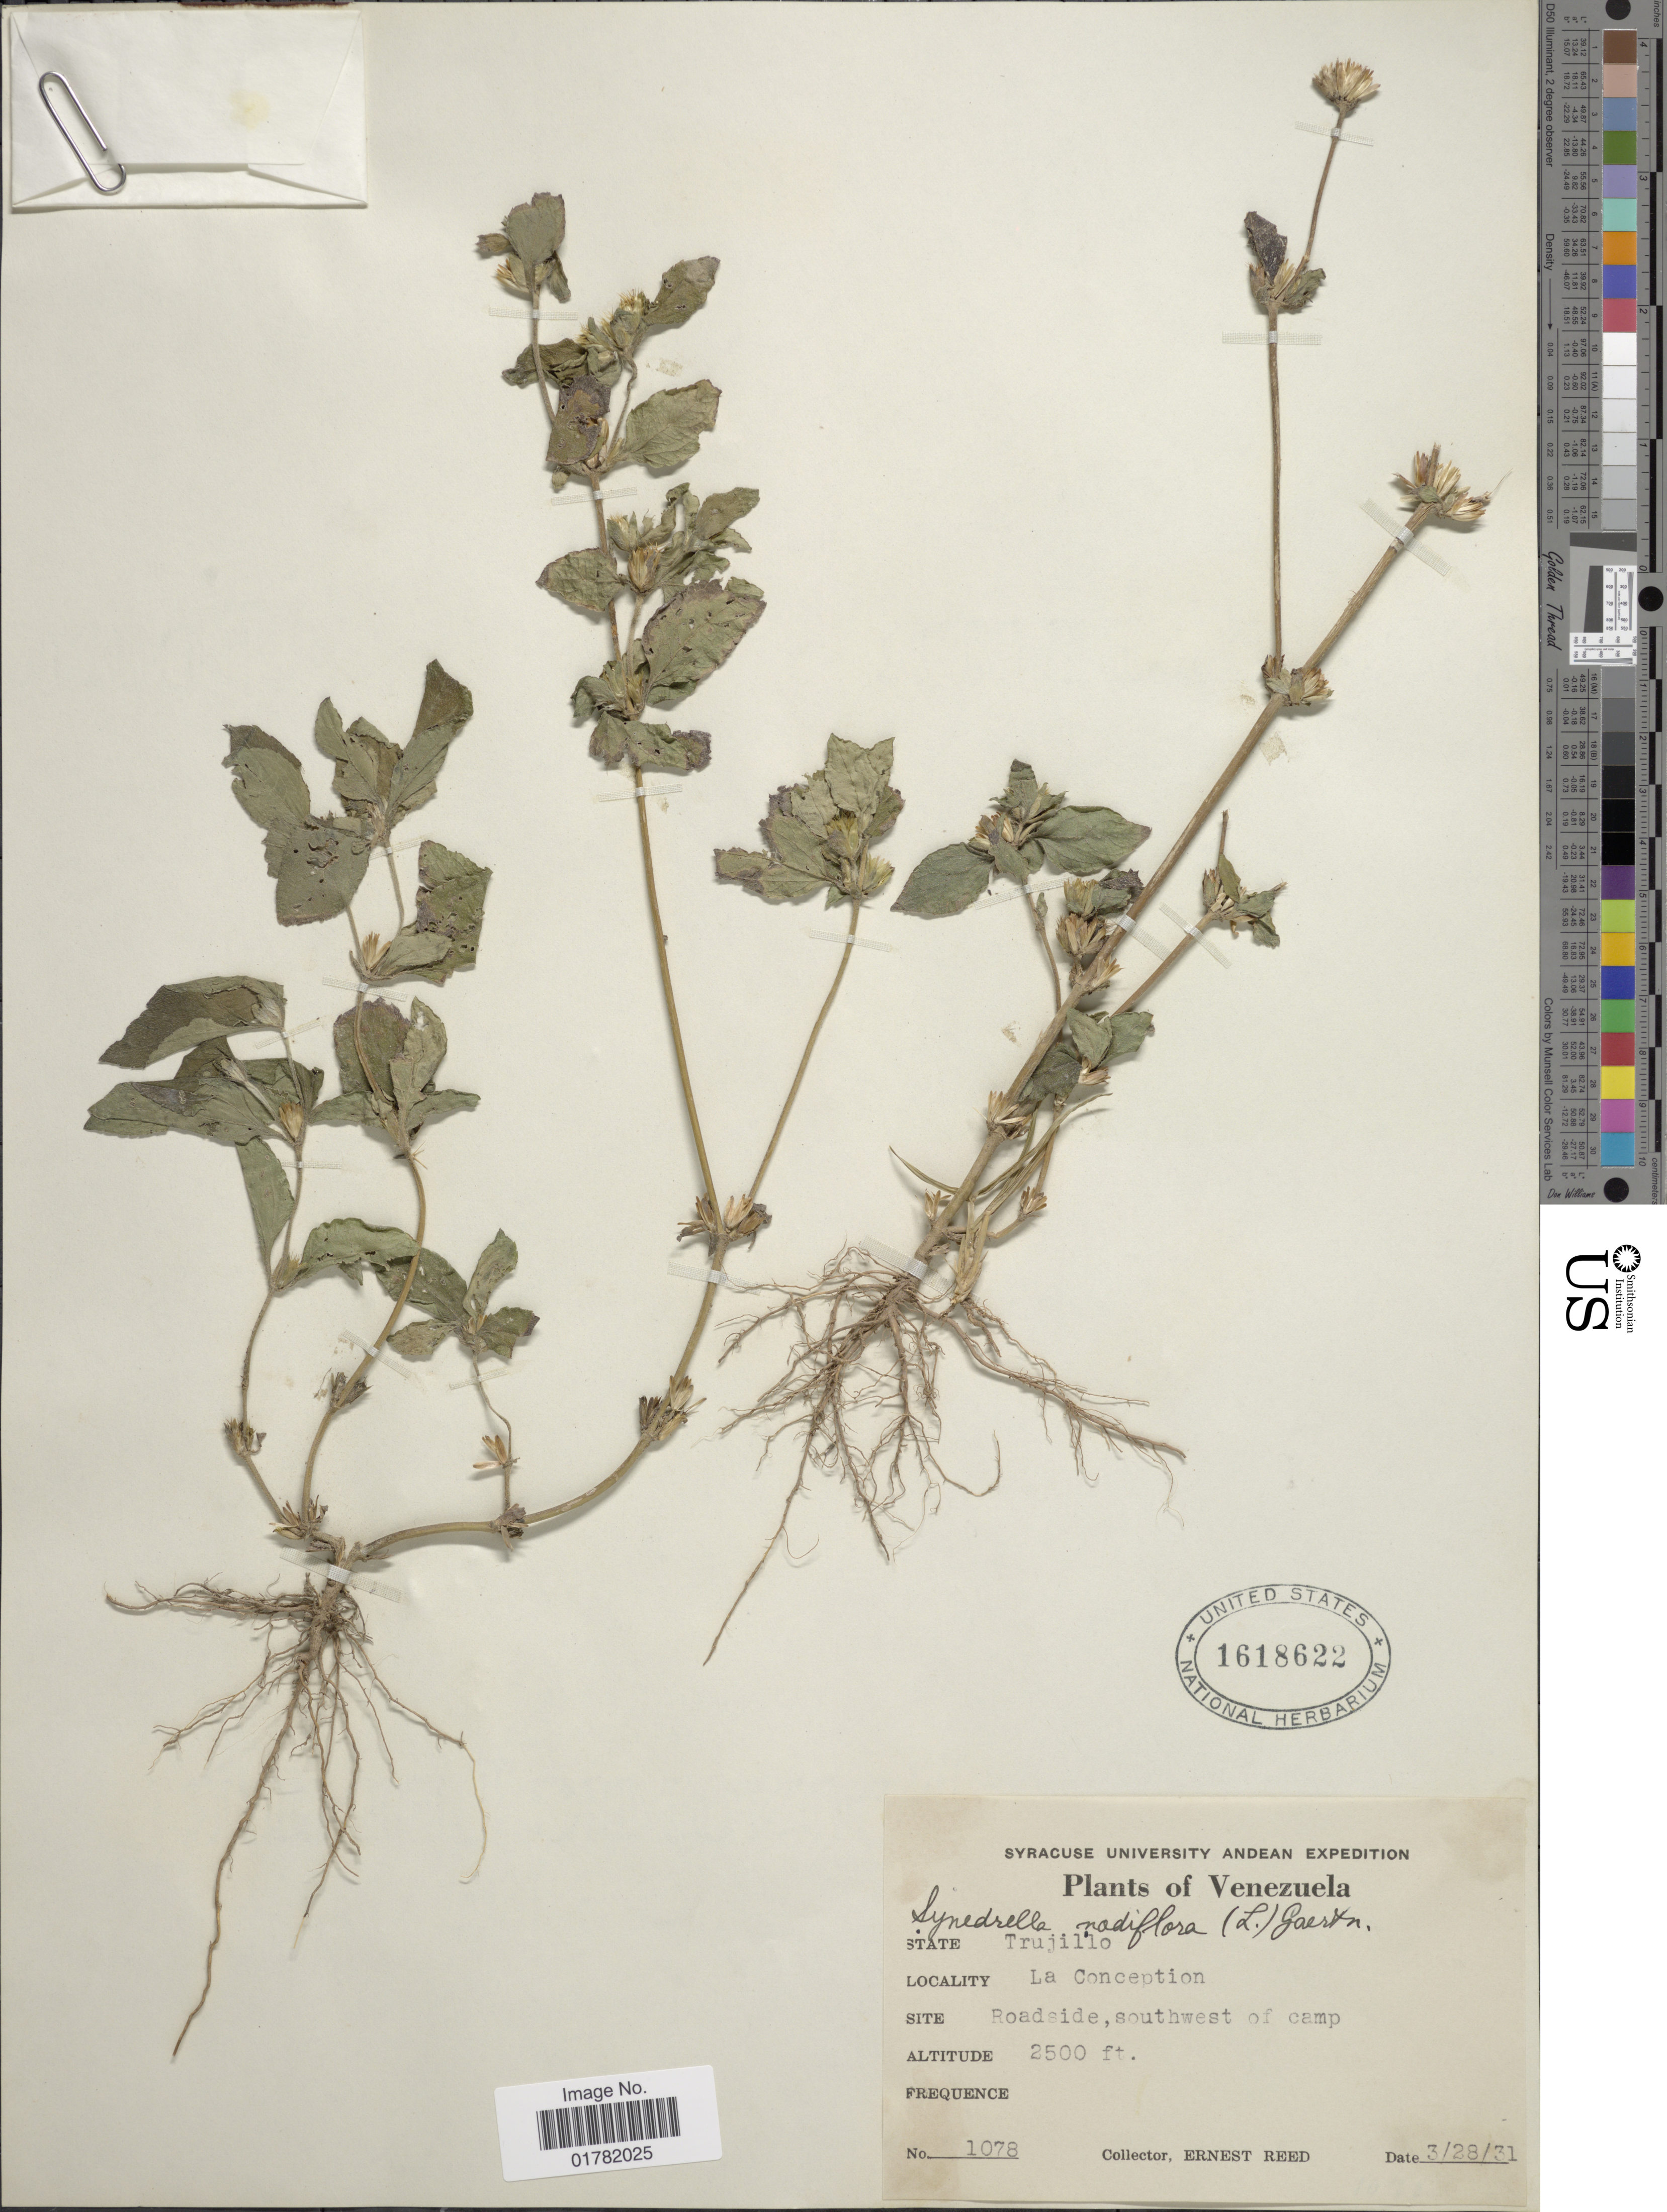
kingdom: Plantae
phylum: Tracheophyta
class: Magnoliopsida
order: Asterales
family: Asteraceae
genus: Synedrella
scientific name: Synedrella nodiflora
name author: (L.) Gaertn.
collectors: E. Reed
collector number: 1078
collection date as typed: Transcribed d/m/y: 28/3/31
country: Venezuela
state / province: Trujillo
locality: La Conception, Ste Roadside, southwest of camp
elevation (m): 762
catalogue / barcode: US 1618622